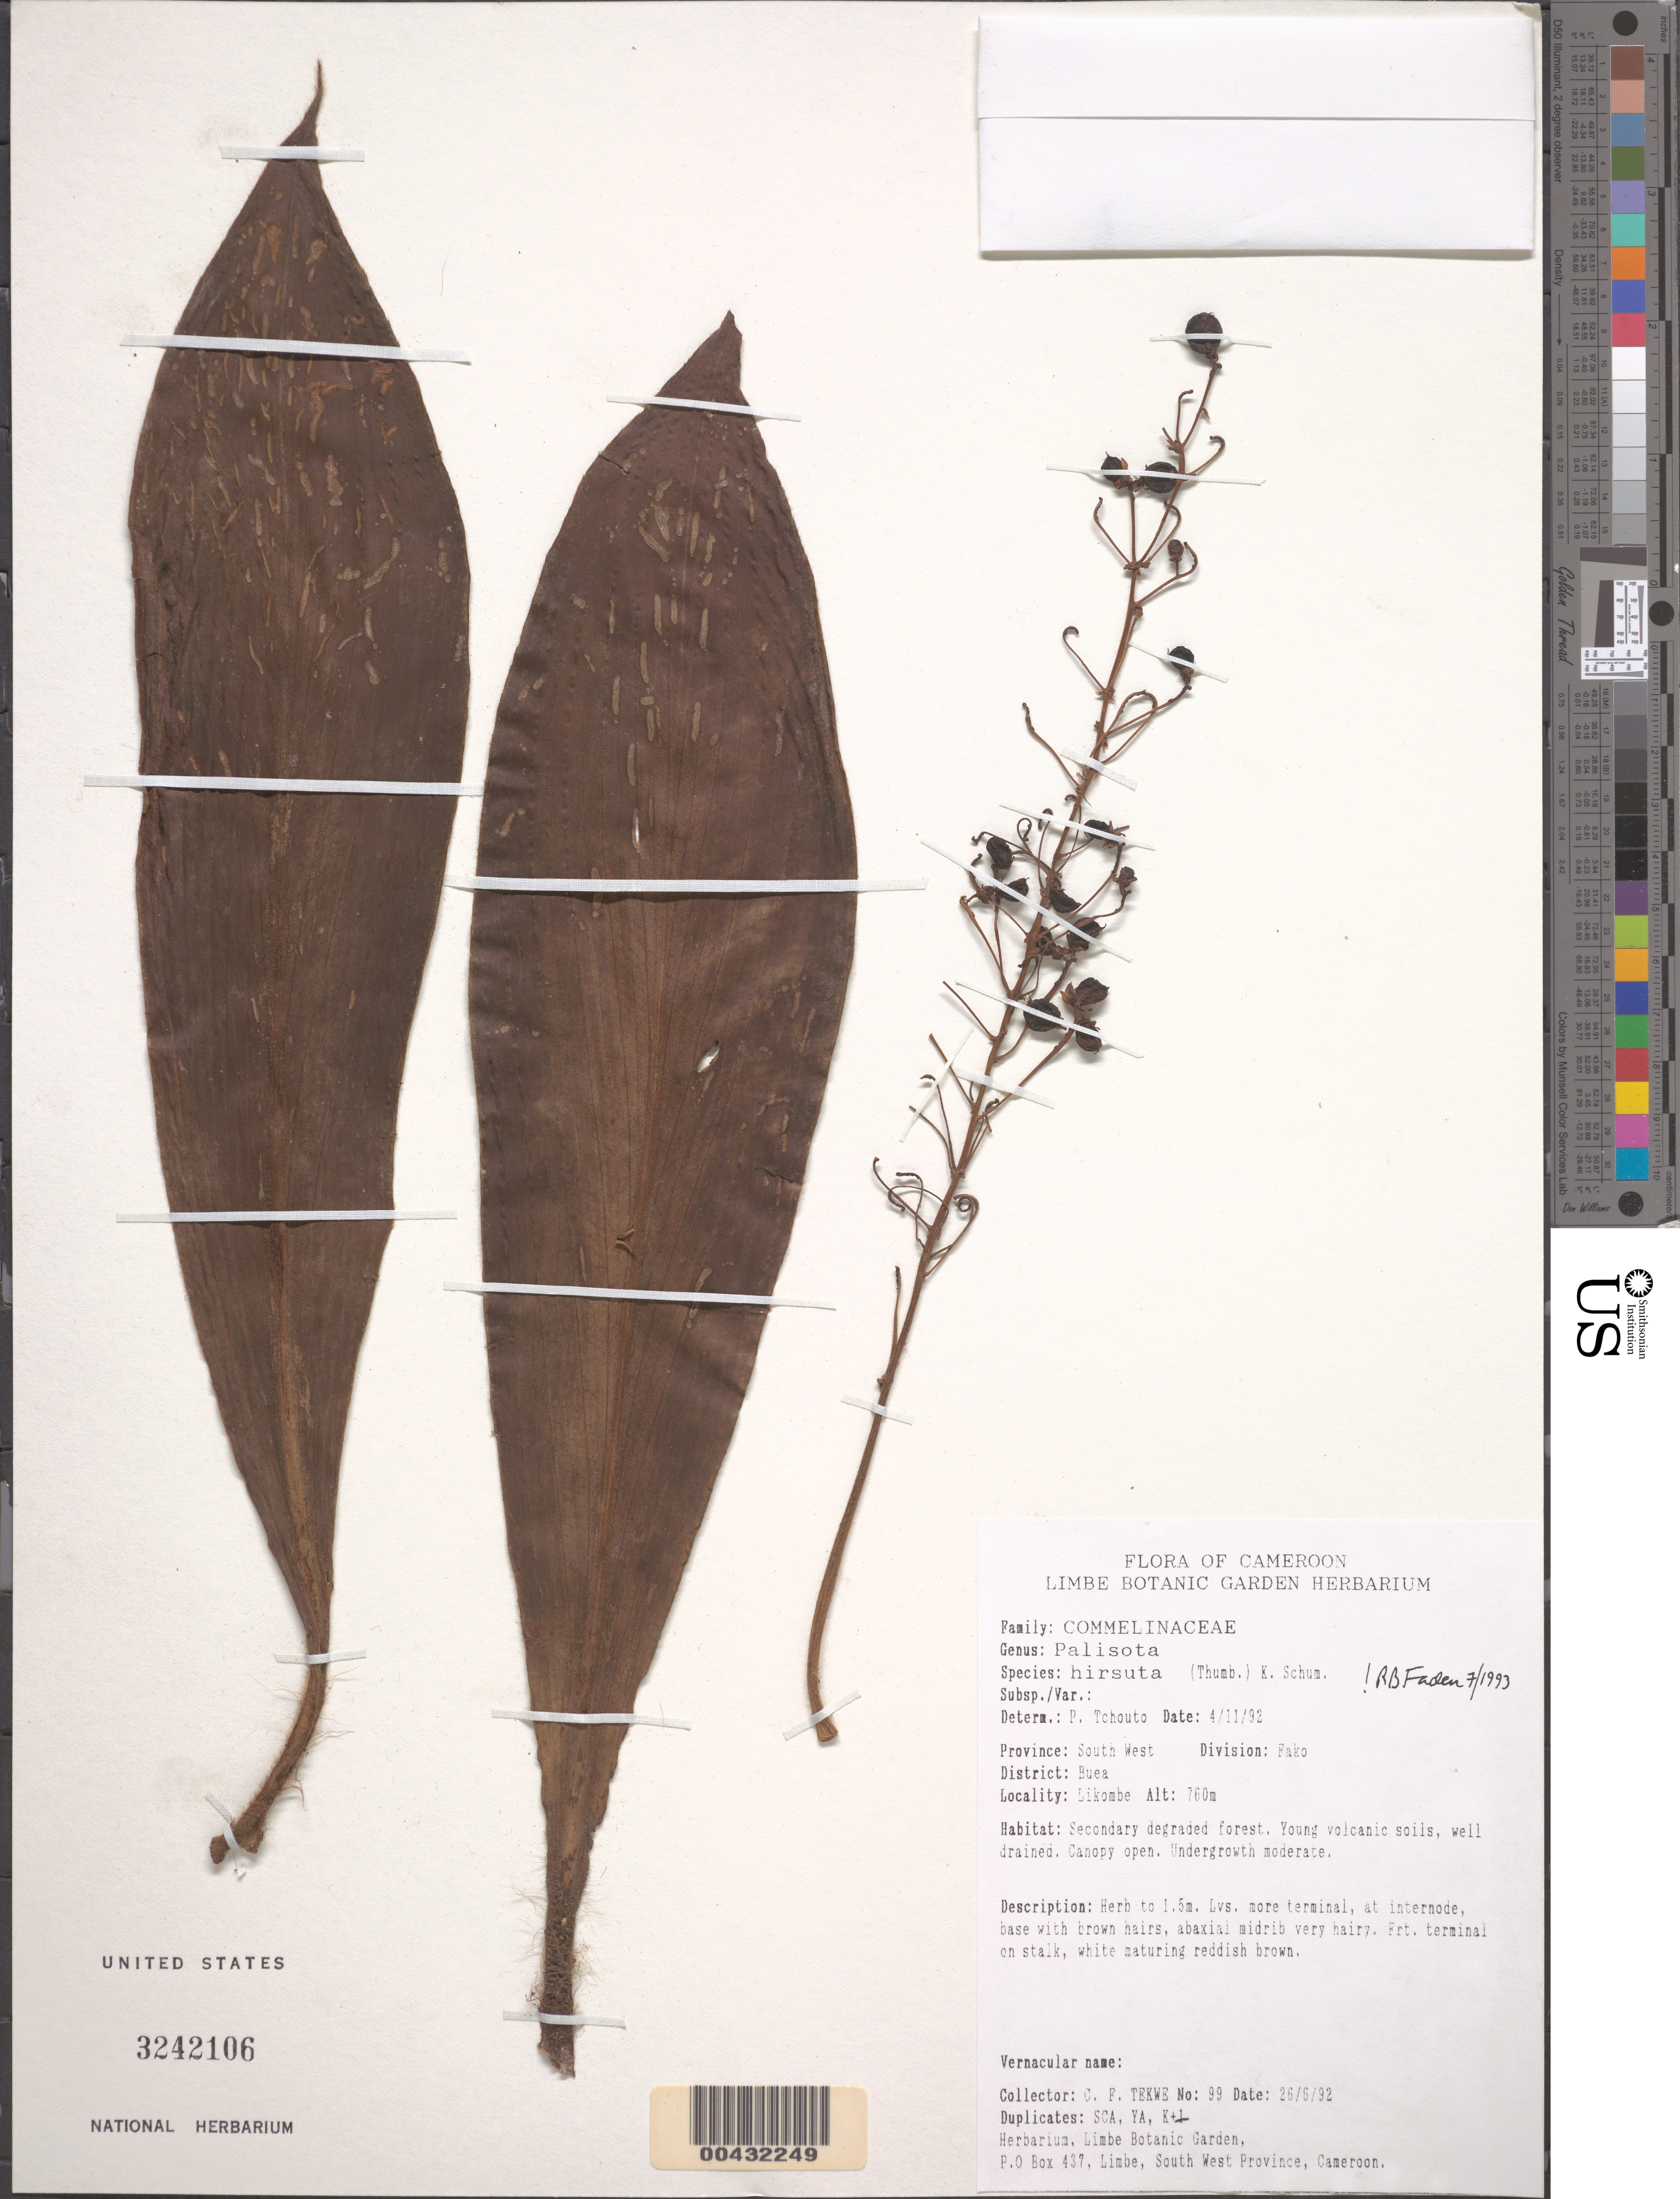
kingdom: Plantae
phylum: Tracheophyta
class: Liliopsida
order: Commelinales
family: Commelinaceae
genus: Palisota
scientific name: Palisota hirsuta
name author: (Thunb.) K. Schum.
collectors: C. Tekwe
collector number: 99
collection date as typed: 26 Jun 1992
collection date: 1992-06-26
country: Cameroon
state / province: Sud-Ouest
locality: Fako, likombe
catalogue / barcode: US 3242106